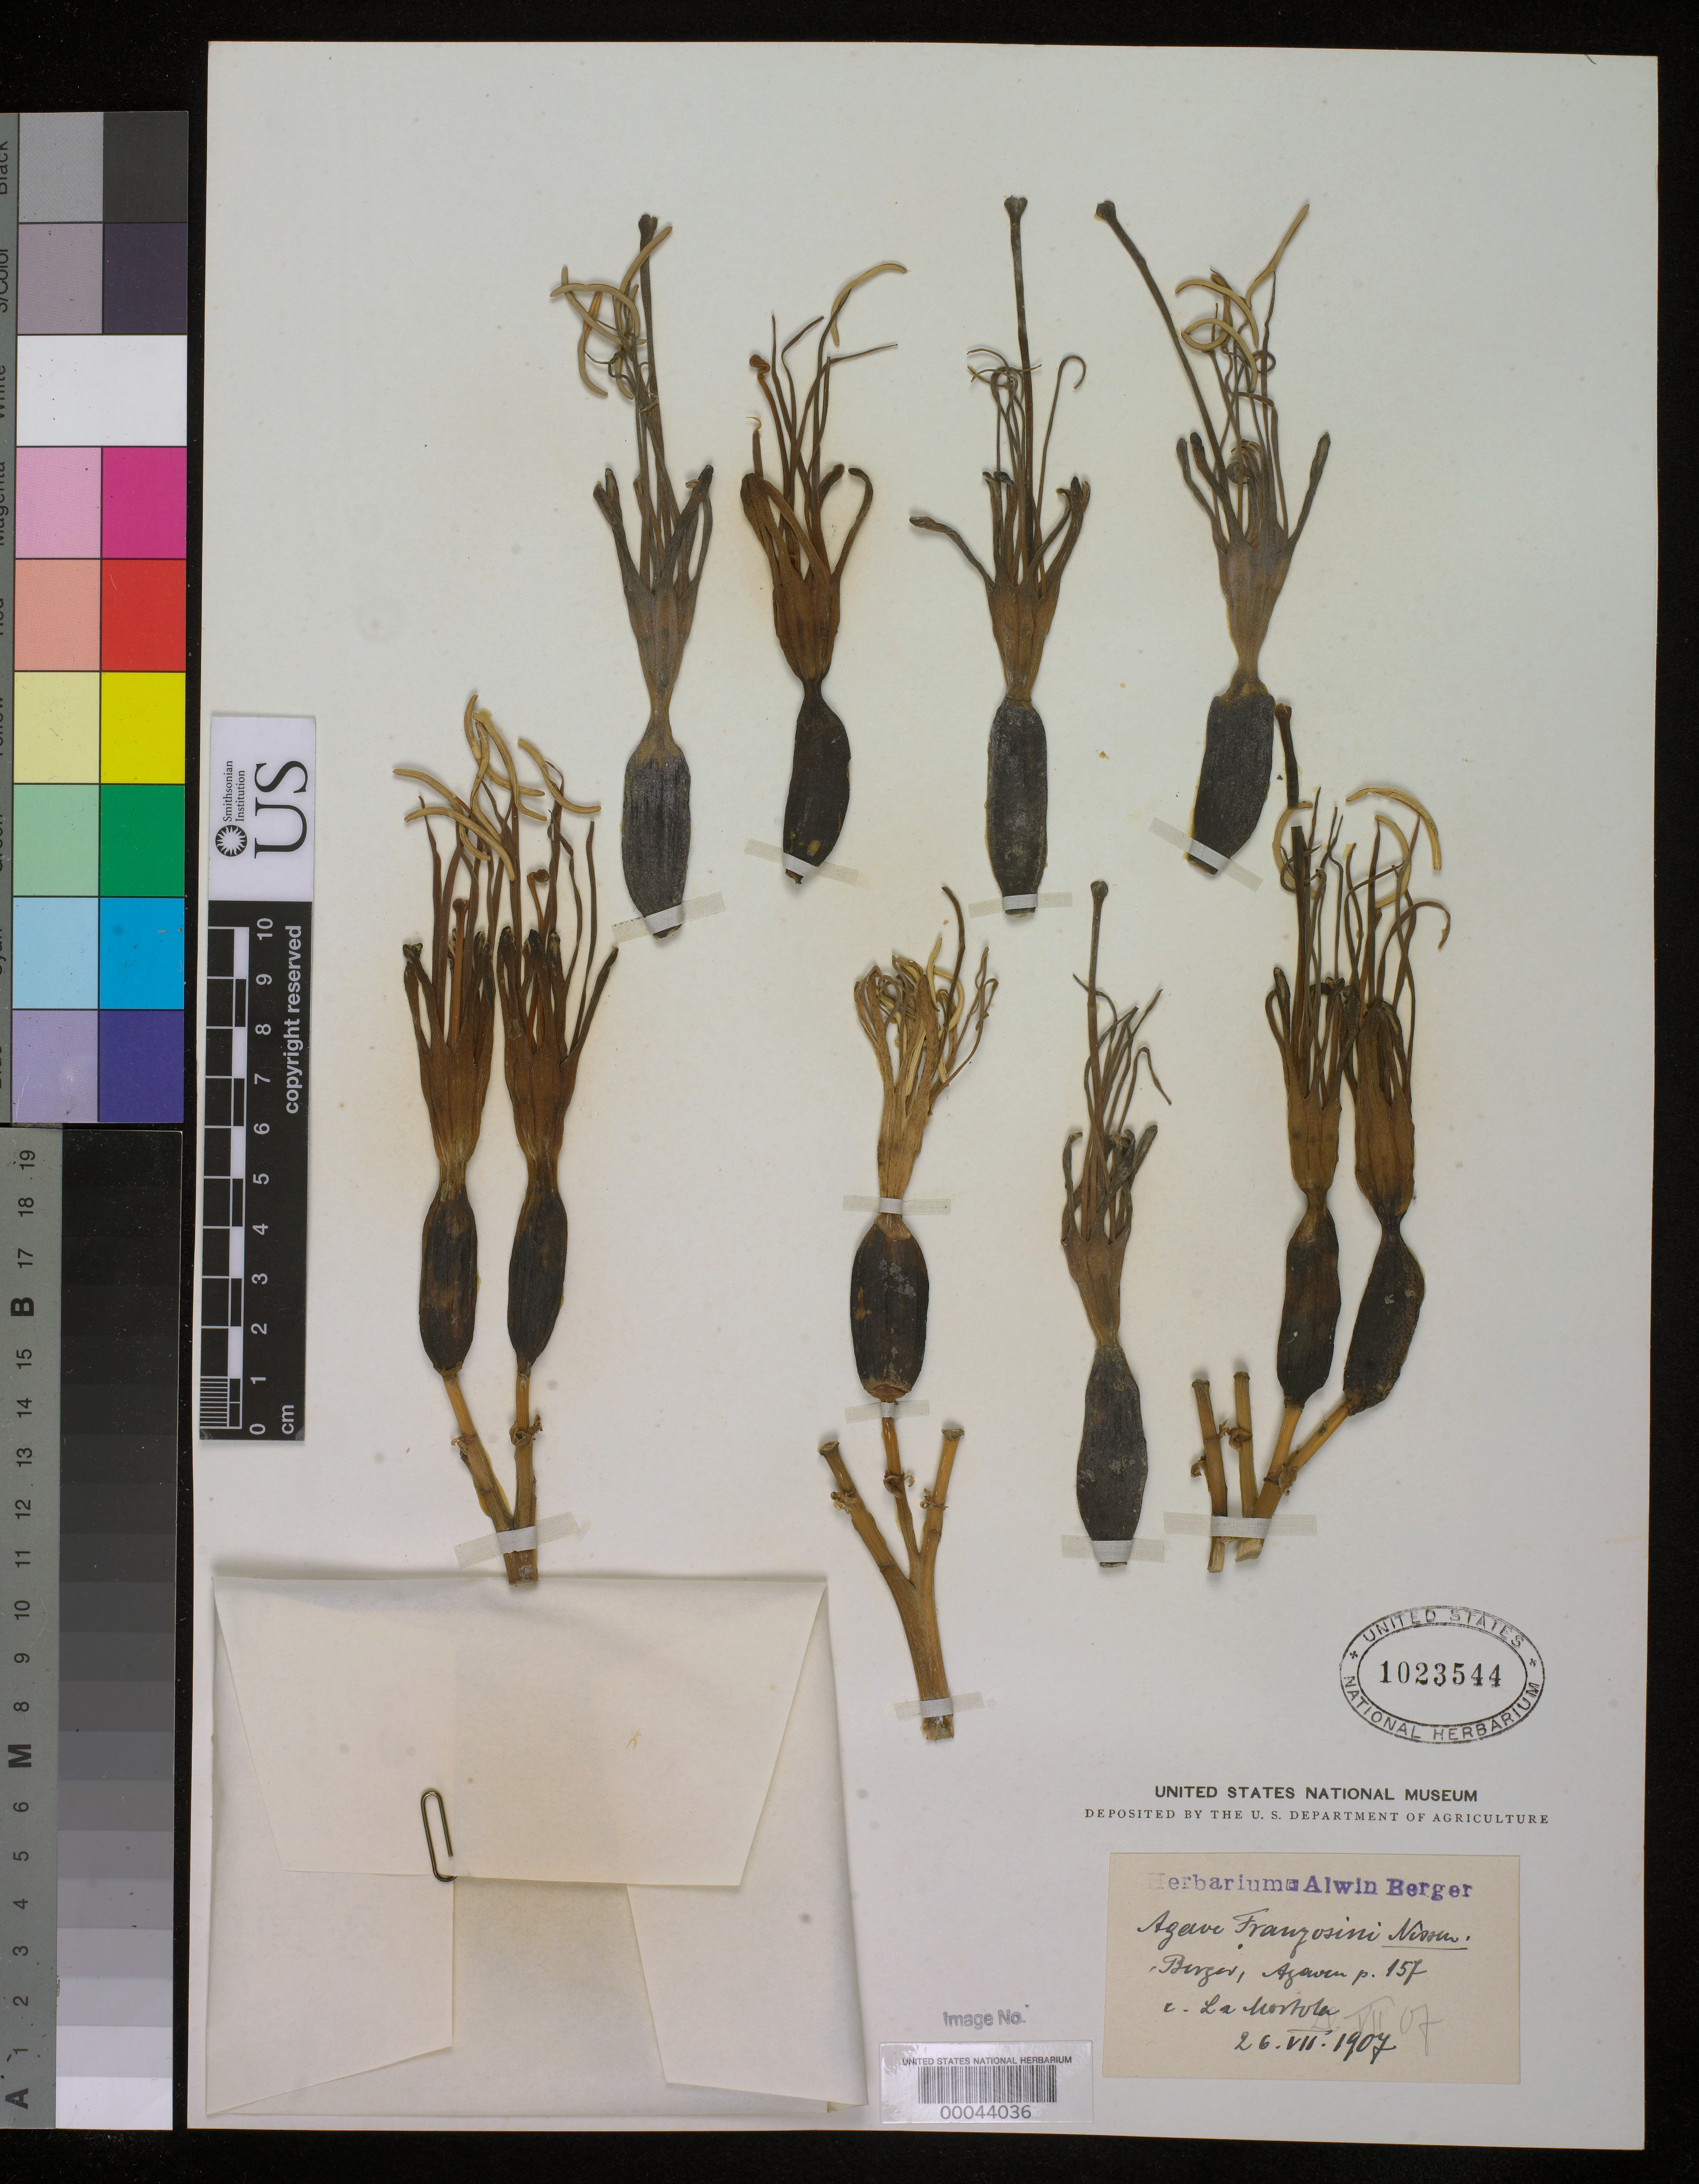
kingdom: Plantae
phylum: Tracheophyta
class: Liliopsida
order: Asparagales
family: Asparagaceae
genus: Agave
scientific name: Agave franzosini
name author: P. Sewell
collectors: ex herb. A. Berger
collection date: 1909-06-02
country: Mexico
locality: Cultivated at La Mortola, Italy.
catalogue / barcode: US 1023544